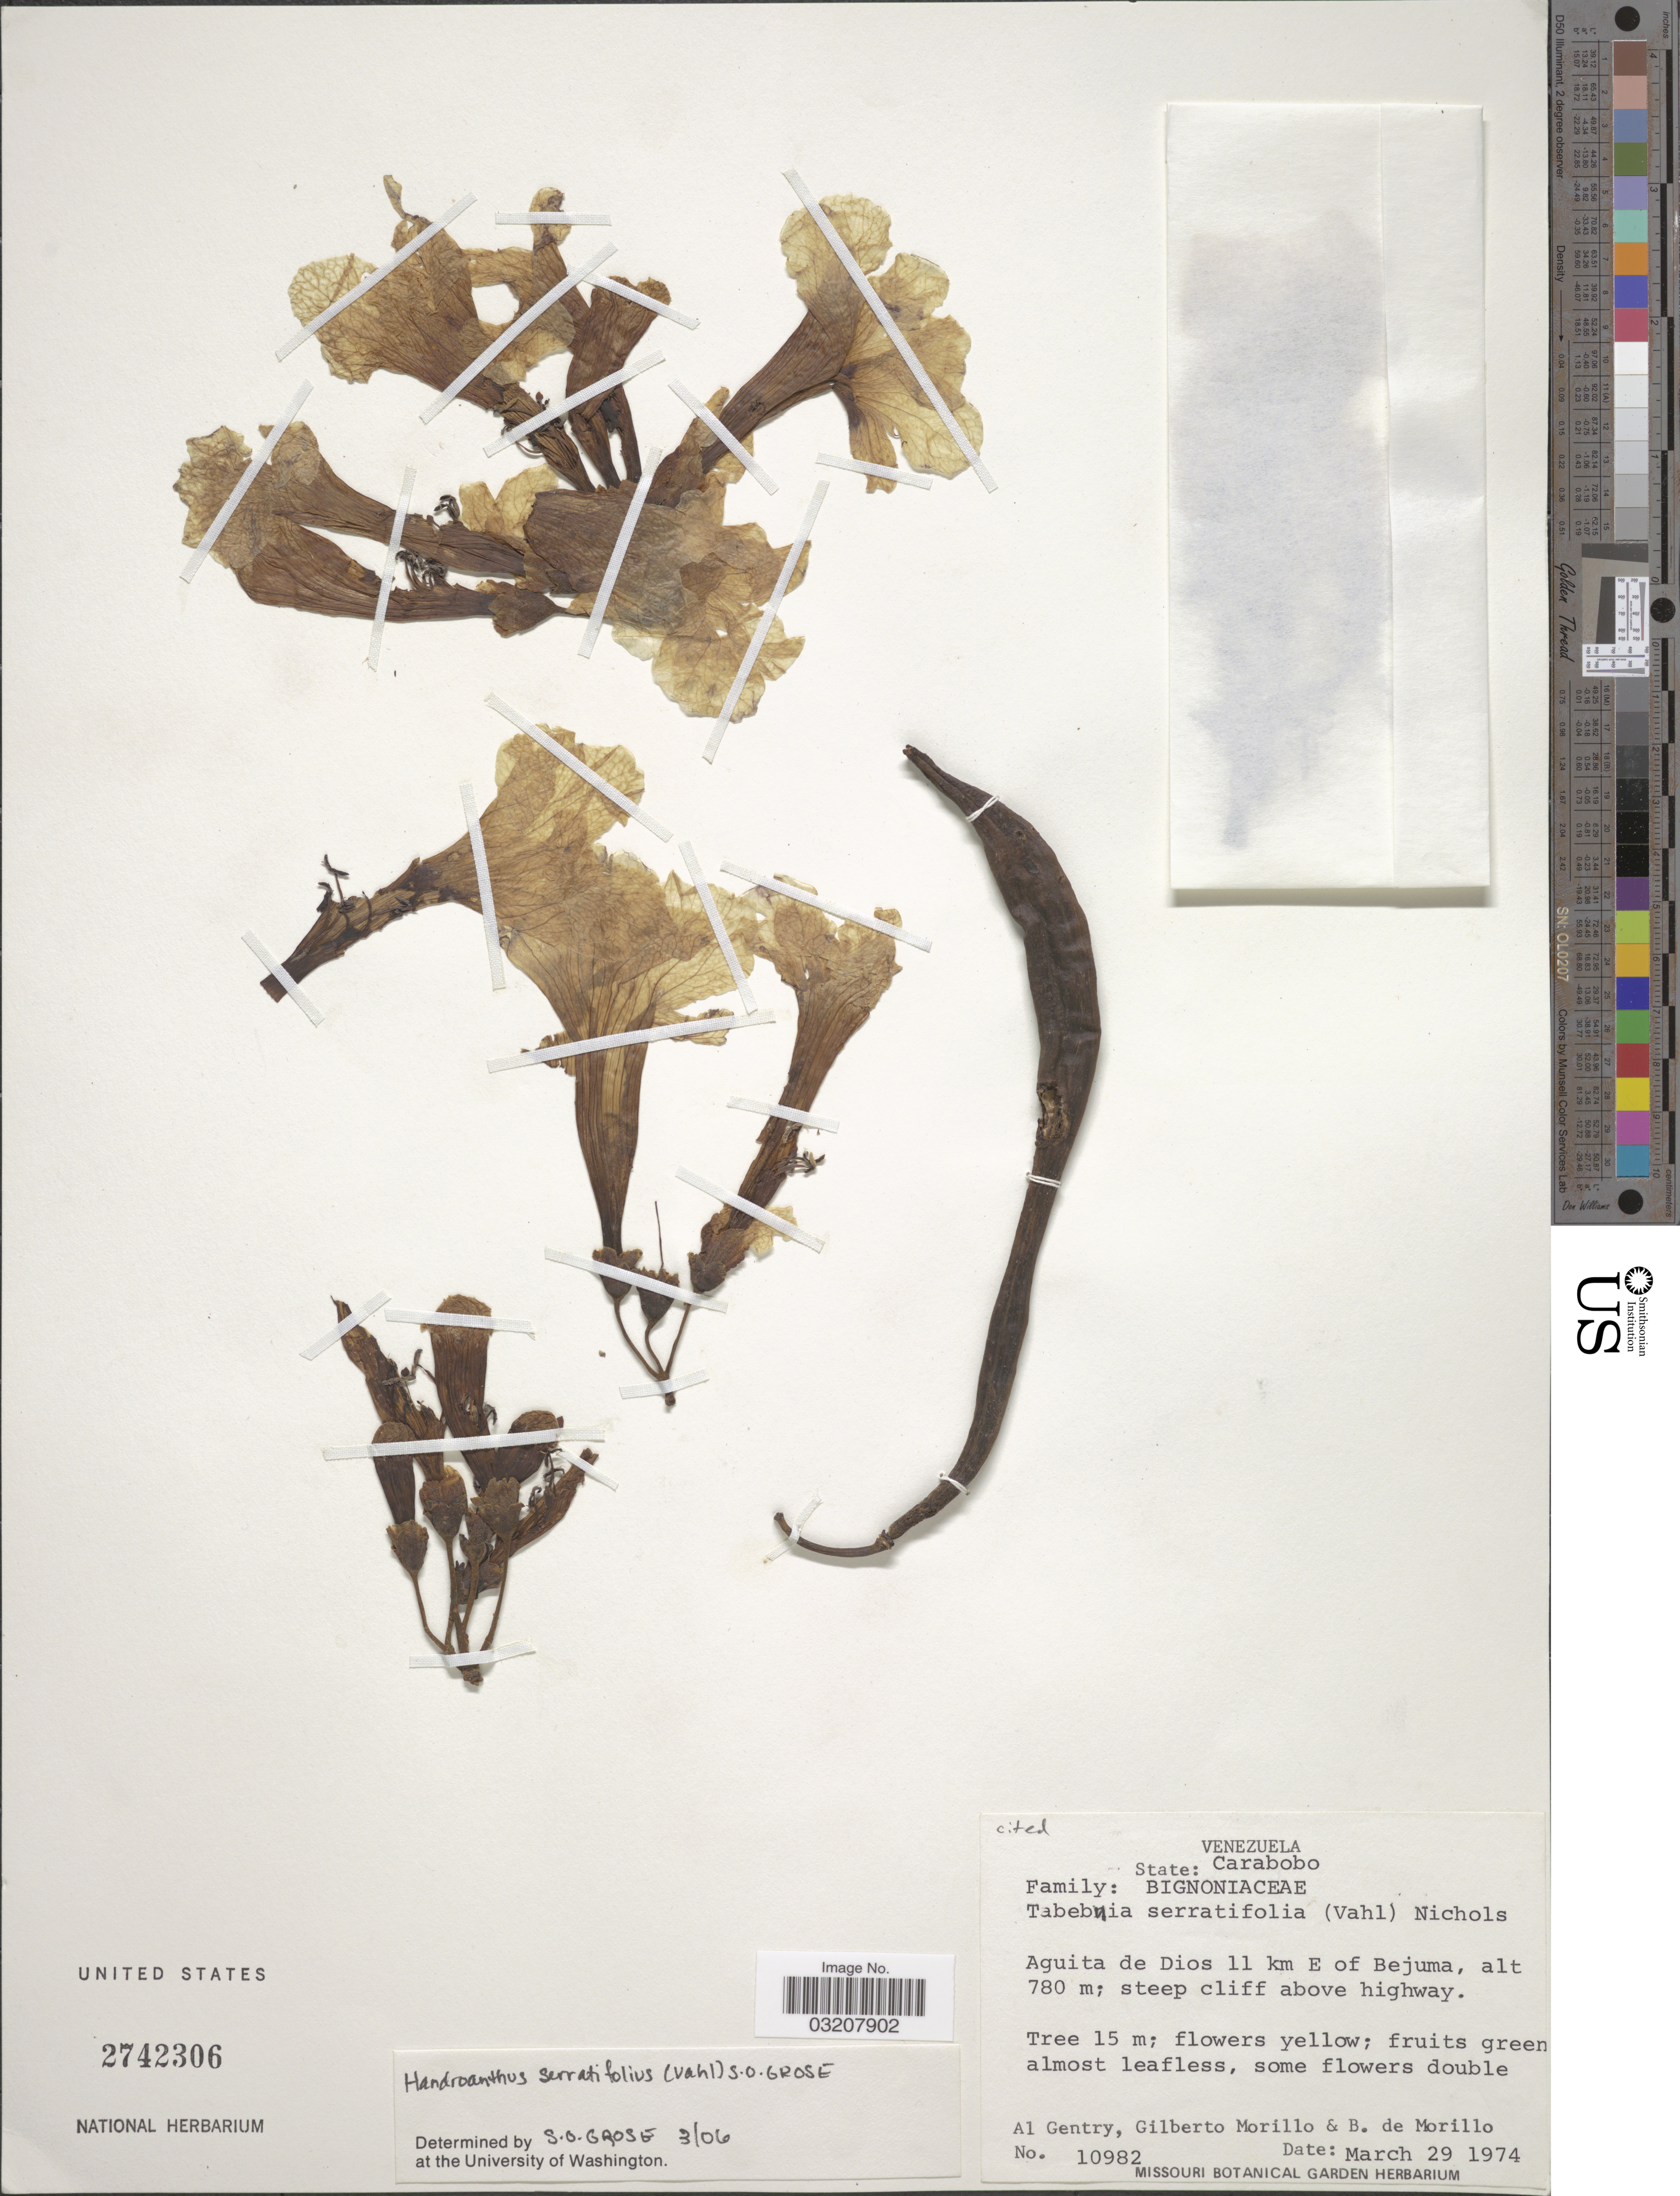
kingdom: Plantae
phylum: Tracheophyta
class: Magnoliopsida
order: Lamiales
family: Bignoniaceae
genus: Handroanthus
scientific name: Handroanthus serratifolius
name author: (Vahl) S.O. Grose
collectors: A. H. Gentry, G. N. Morillo & B. Morillo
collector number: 10982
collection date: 1974-03-29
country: Venezuela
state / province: Carabobo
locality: State: Carabobo. Aguita de Dios 11 km E of Bejuma. Steep cliff above highway.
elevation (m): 780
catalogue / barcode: US 2742306